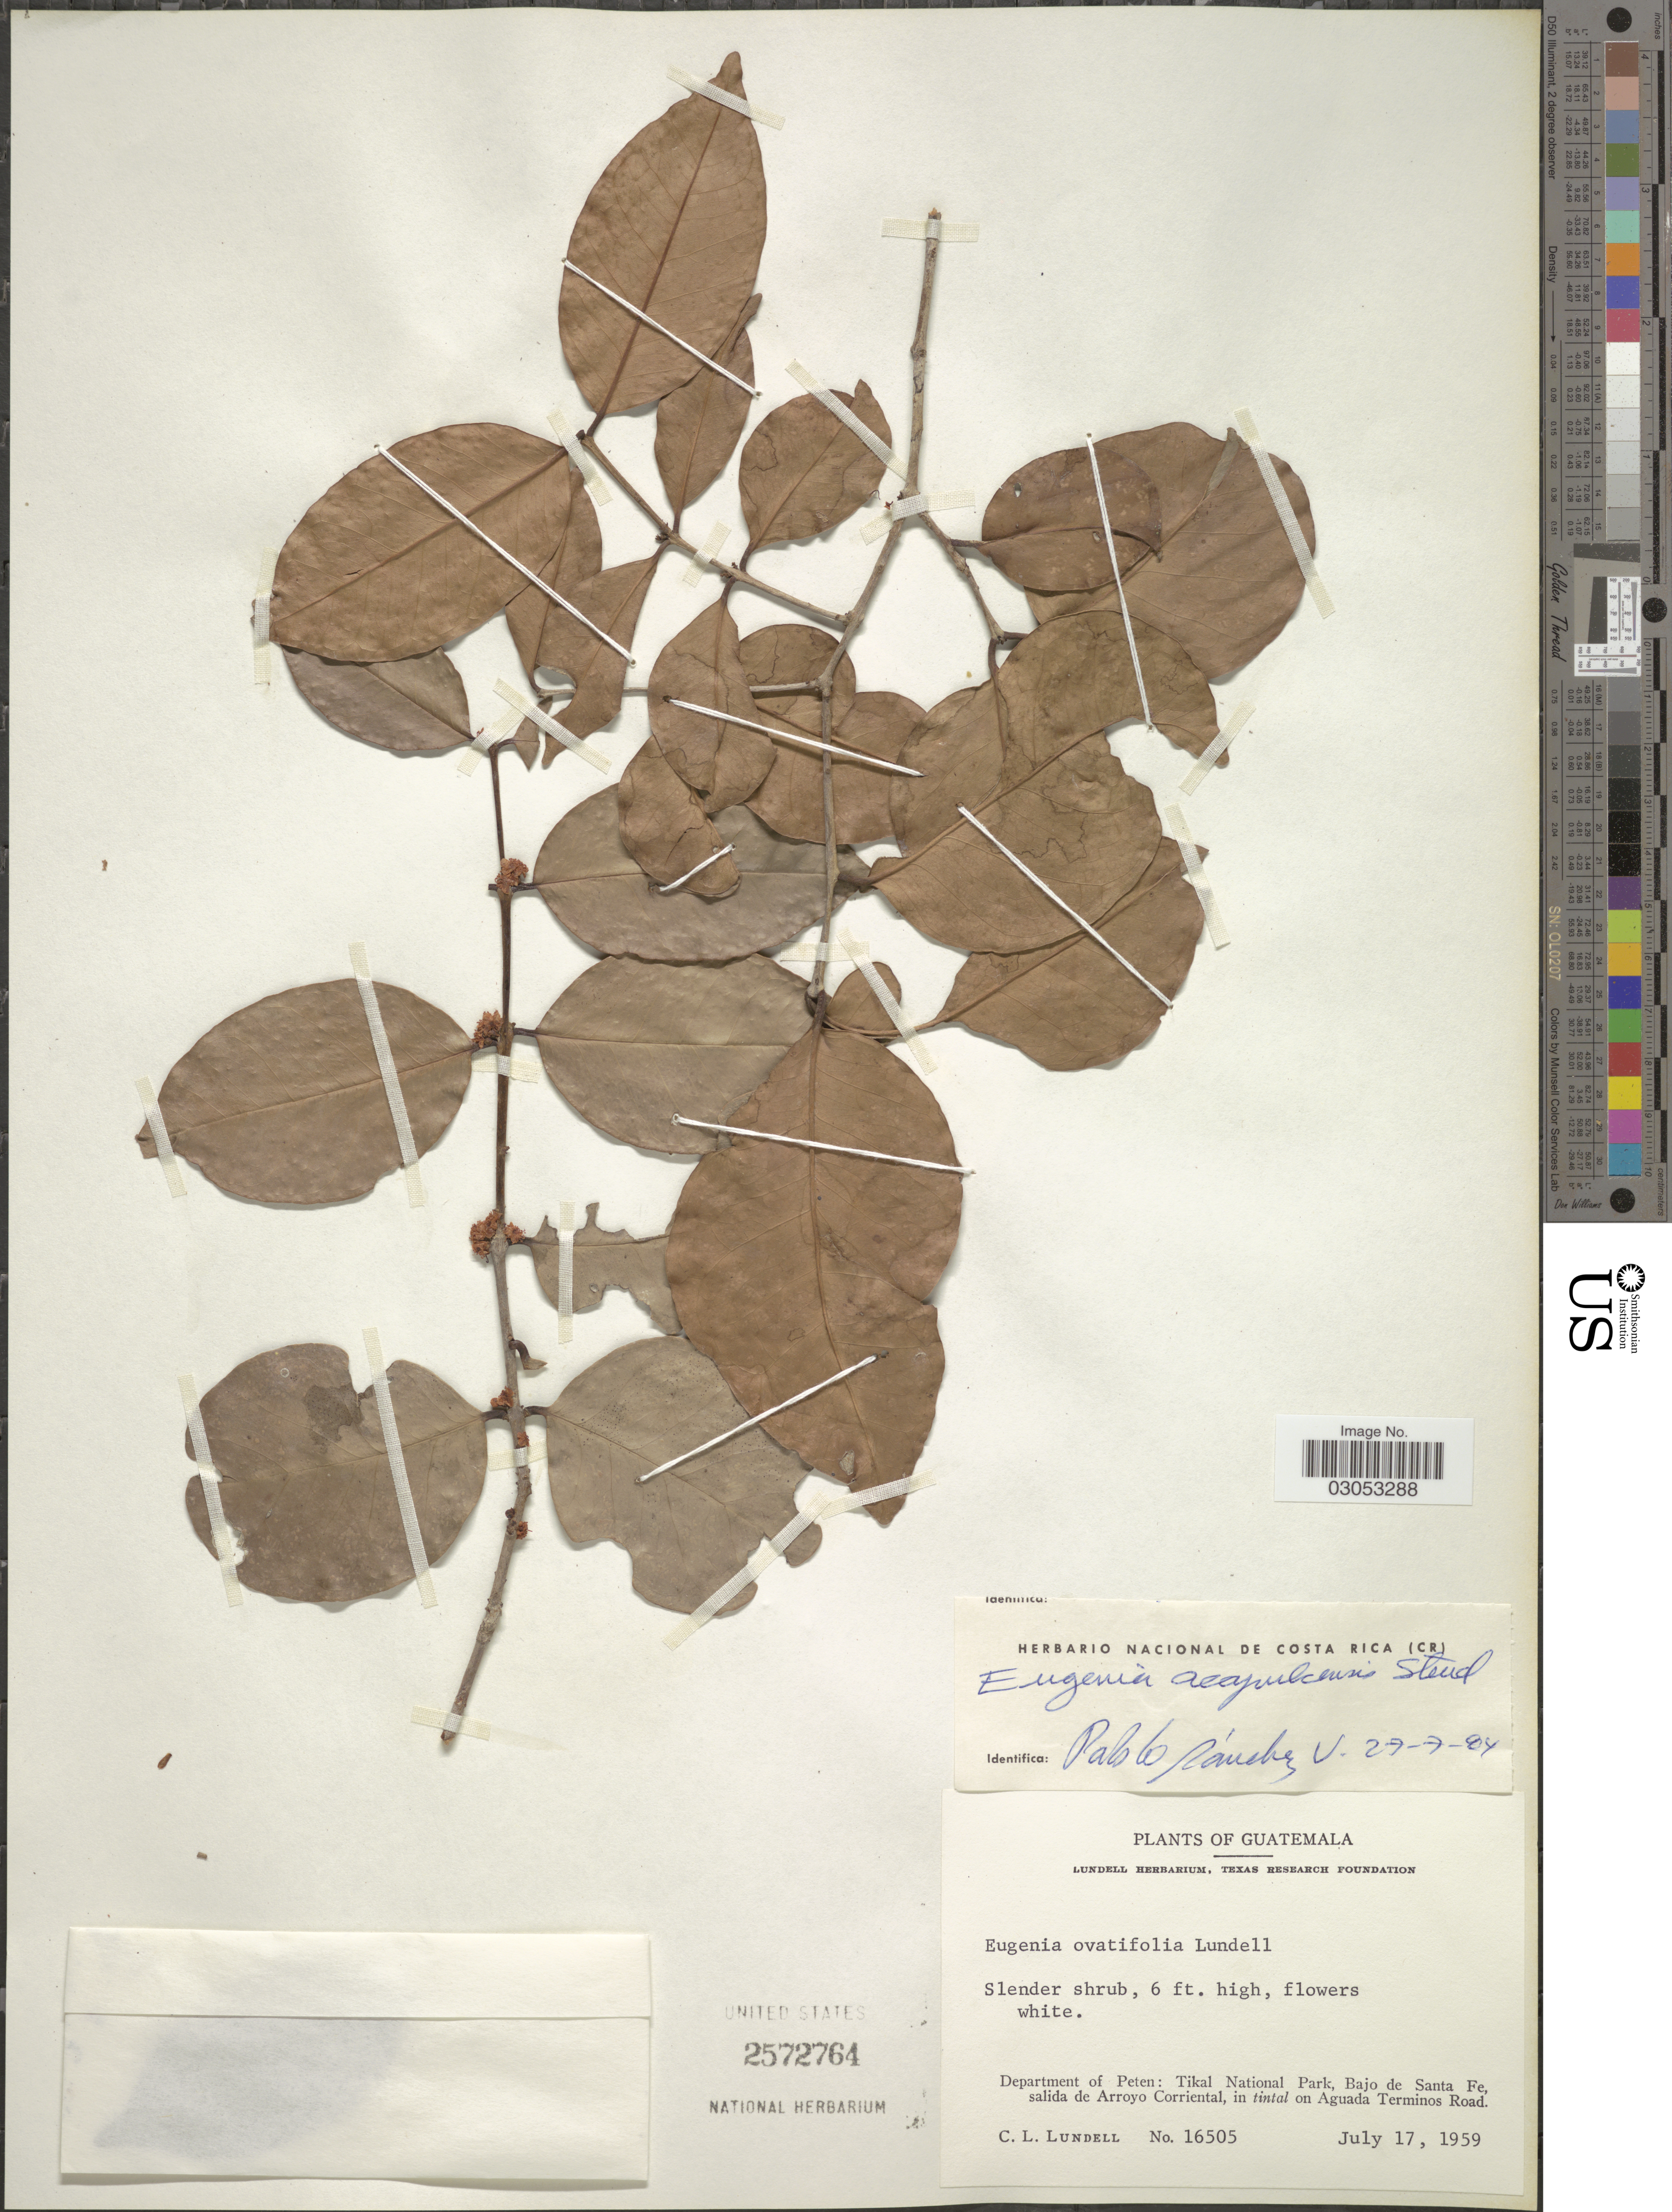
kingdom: Plantae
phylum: Tracheophyta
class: Magnoliopsida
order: Myrtales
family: Myrtaceae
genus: Eugenia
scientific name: Eugenia acapulcensis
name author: Steud.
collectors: C. L. Lundell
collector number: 16505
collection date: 1959-07-17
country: Guatemala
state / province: El Petén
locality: Department of Peten: Tikal National Park, Bajo de Santa Fe, salida de Arroyo Corriental, in tintal on Aguada Terminos Road.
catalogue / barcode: US 2572764